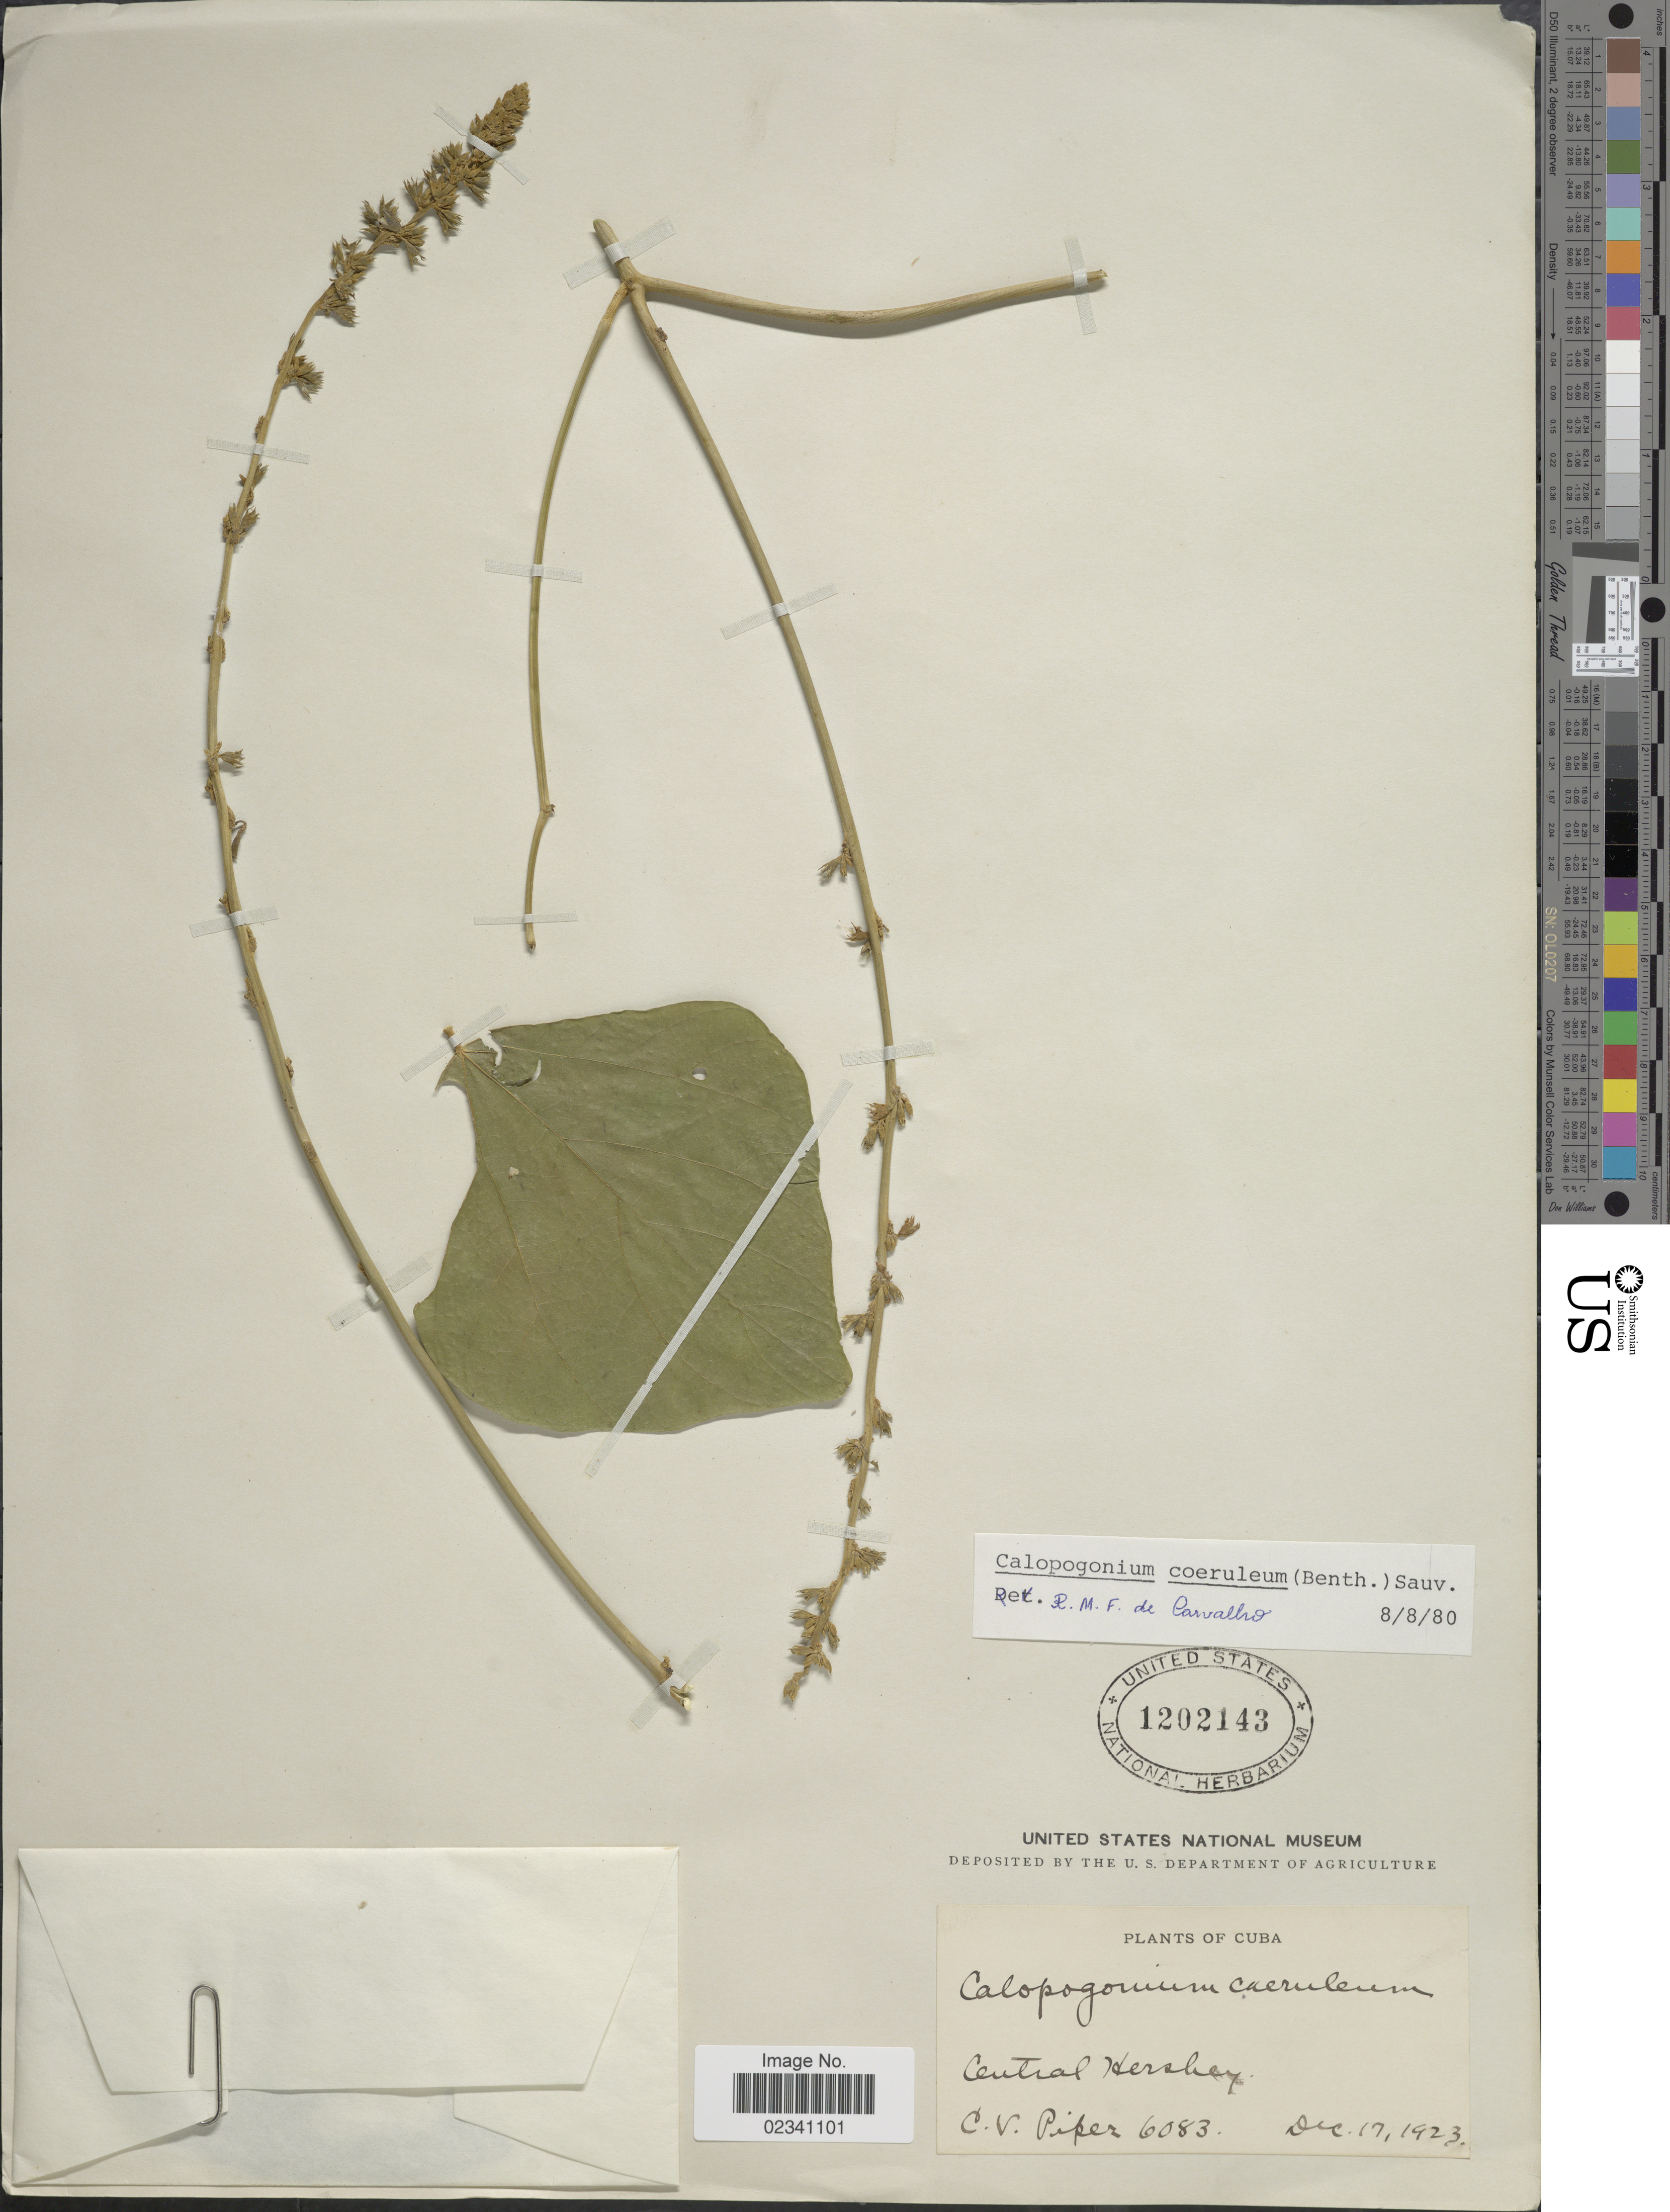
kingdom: Plantae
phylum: Tracheophyta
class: Magnoliopsida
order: Fabales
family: Fabaceae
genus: Calopogonium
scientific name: Calopogonium caeruleum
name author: (Benth.) C. Wright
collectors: C. V. Piper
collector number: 6083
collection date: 1923-12-17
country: Cuba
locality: Central Hershey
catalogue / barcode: US 1202143